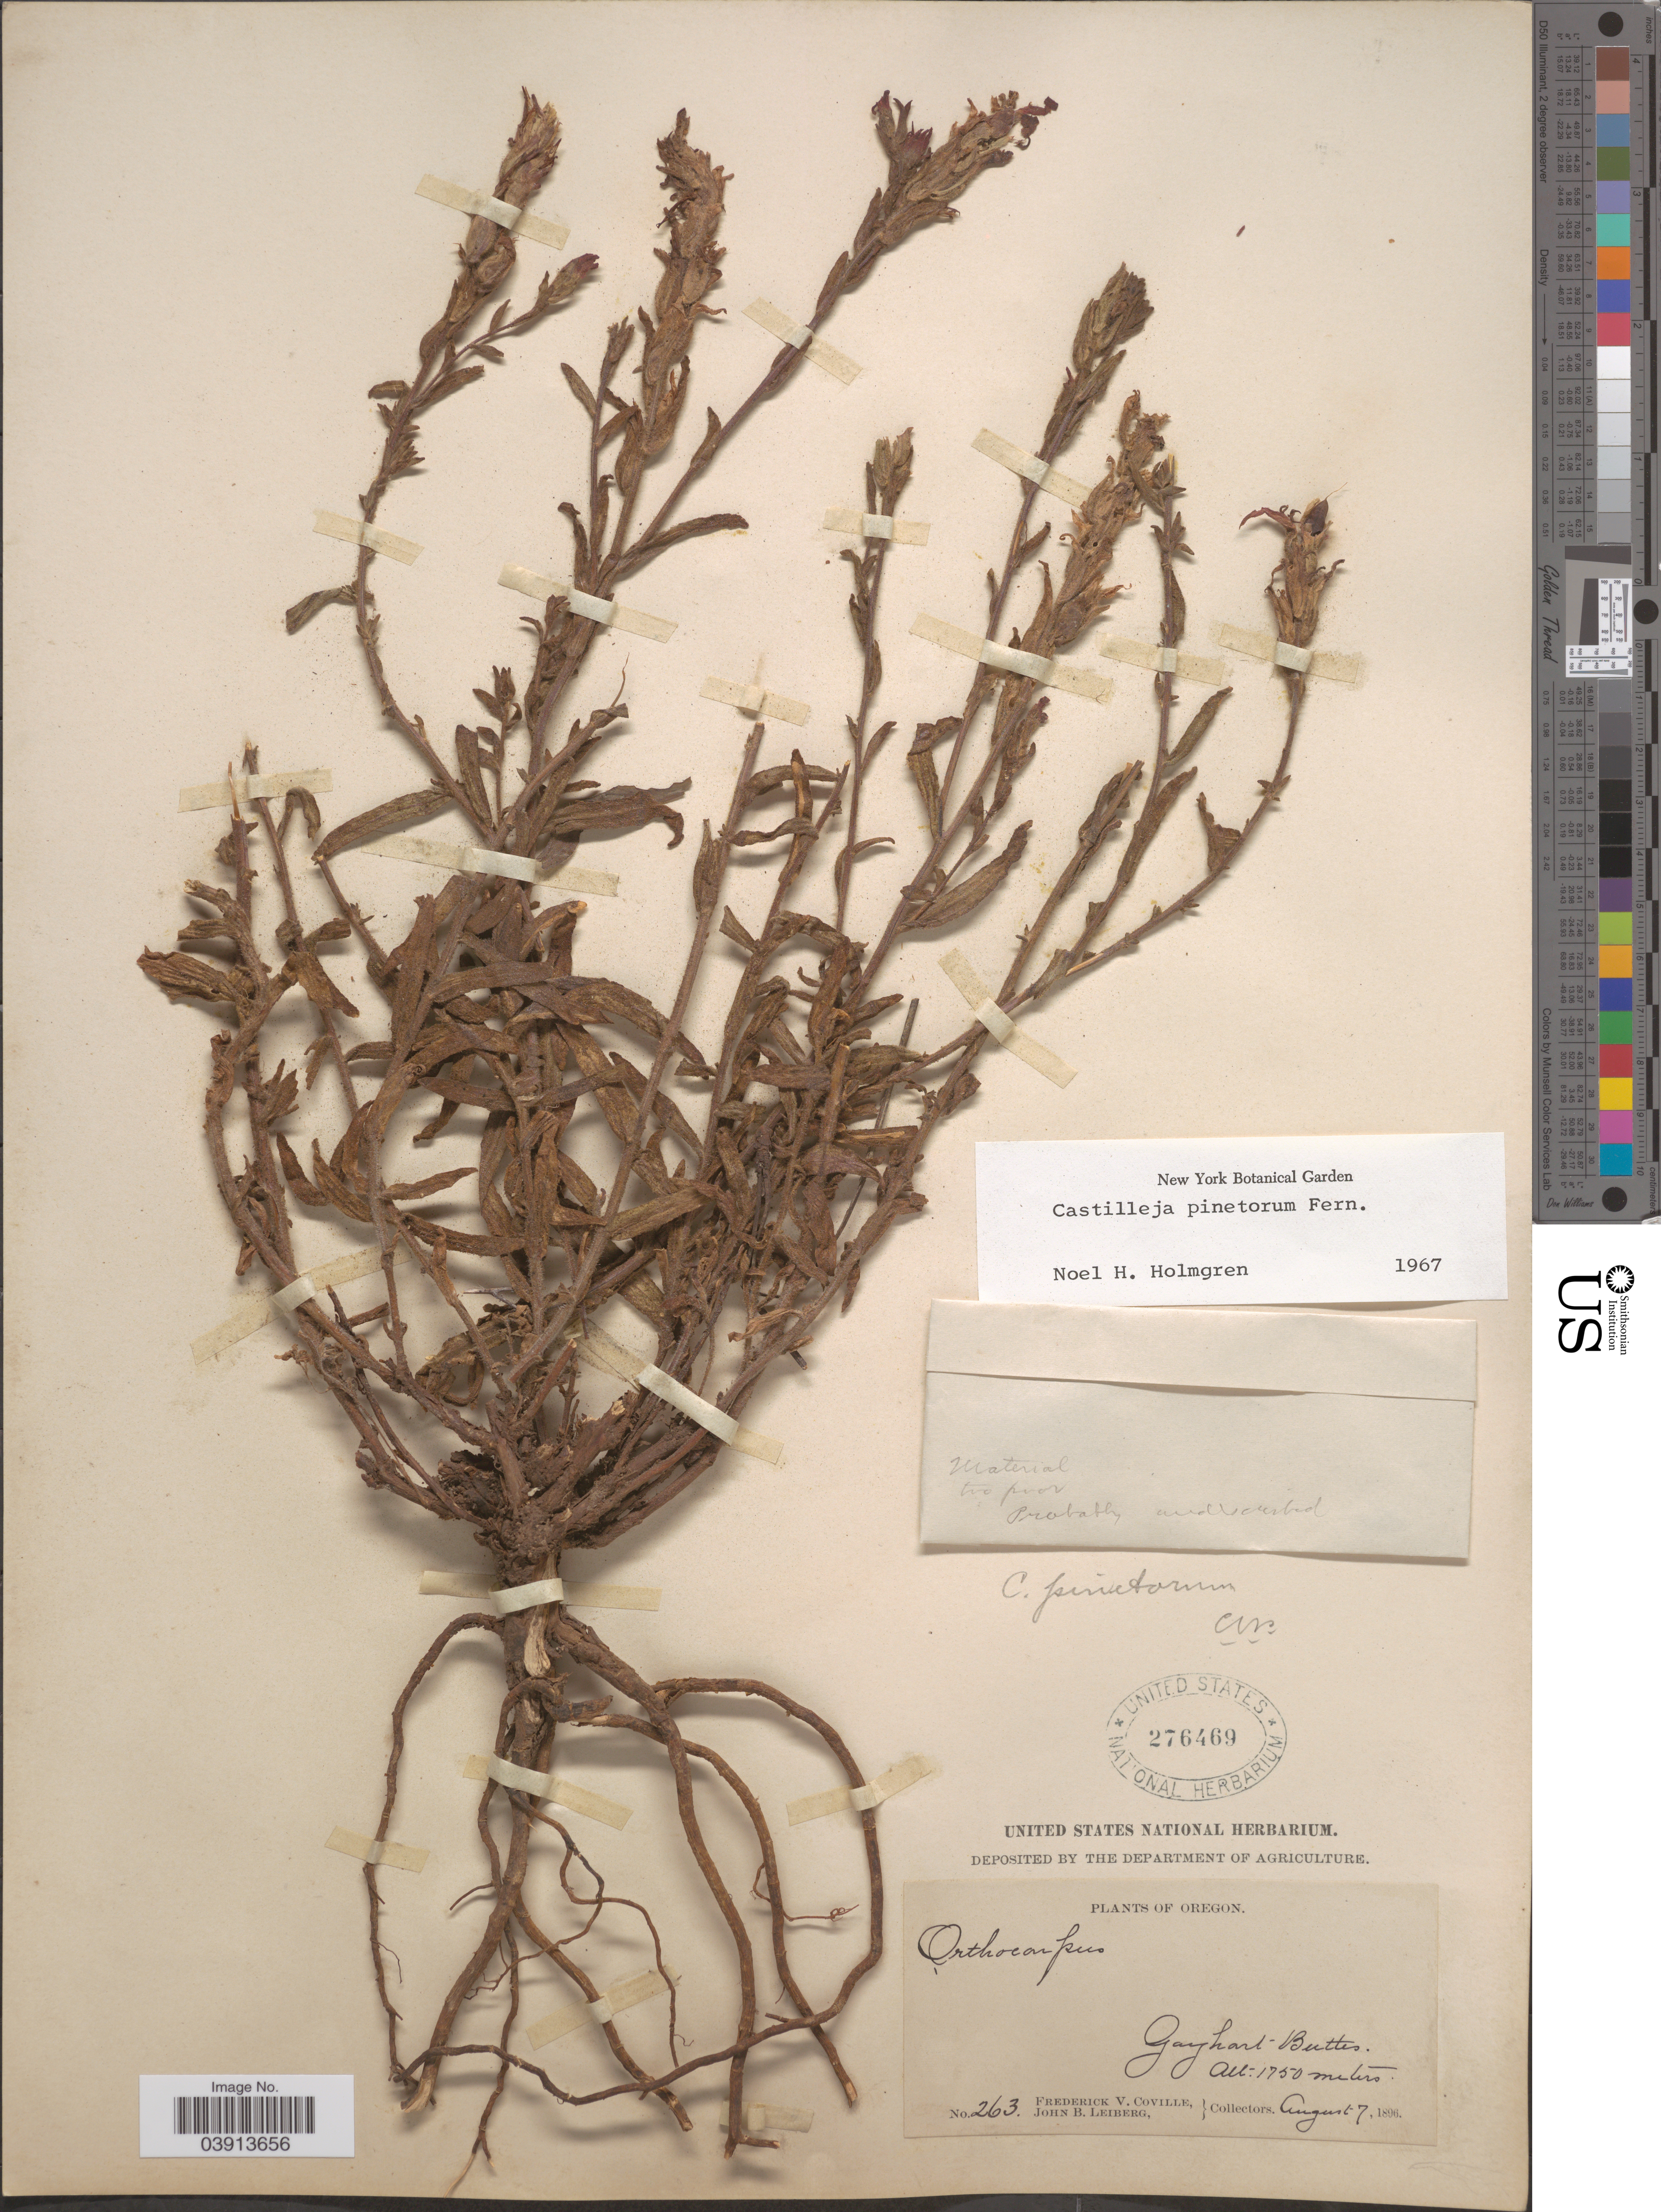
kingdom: Plantae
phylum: Tracheophyta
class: Magnoliopsida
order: Lamiales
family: Orobanchaceae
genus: Castilleja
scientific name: Castilleja pinetorum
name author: Fernald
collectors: F. V. Coville & J. B. Leiberg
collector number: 263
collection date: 1896-08-07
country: United States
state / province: Oregon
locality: Gayhart-Buttes.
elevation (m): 1750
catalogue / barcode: US 276469